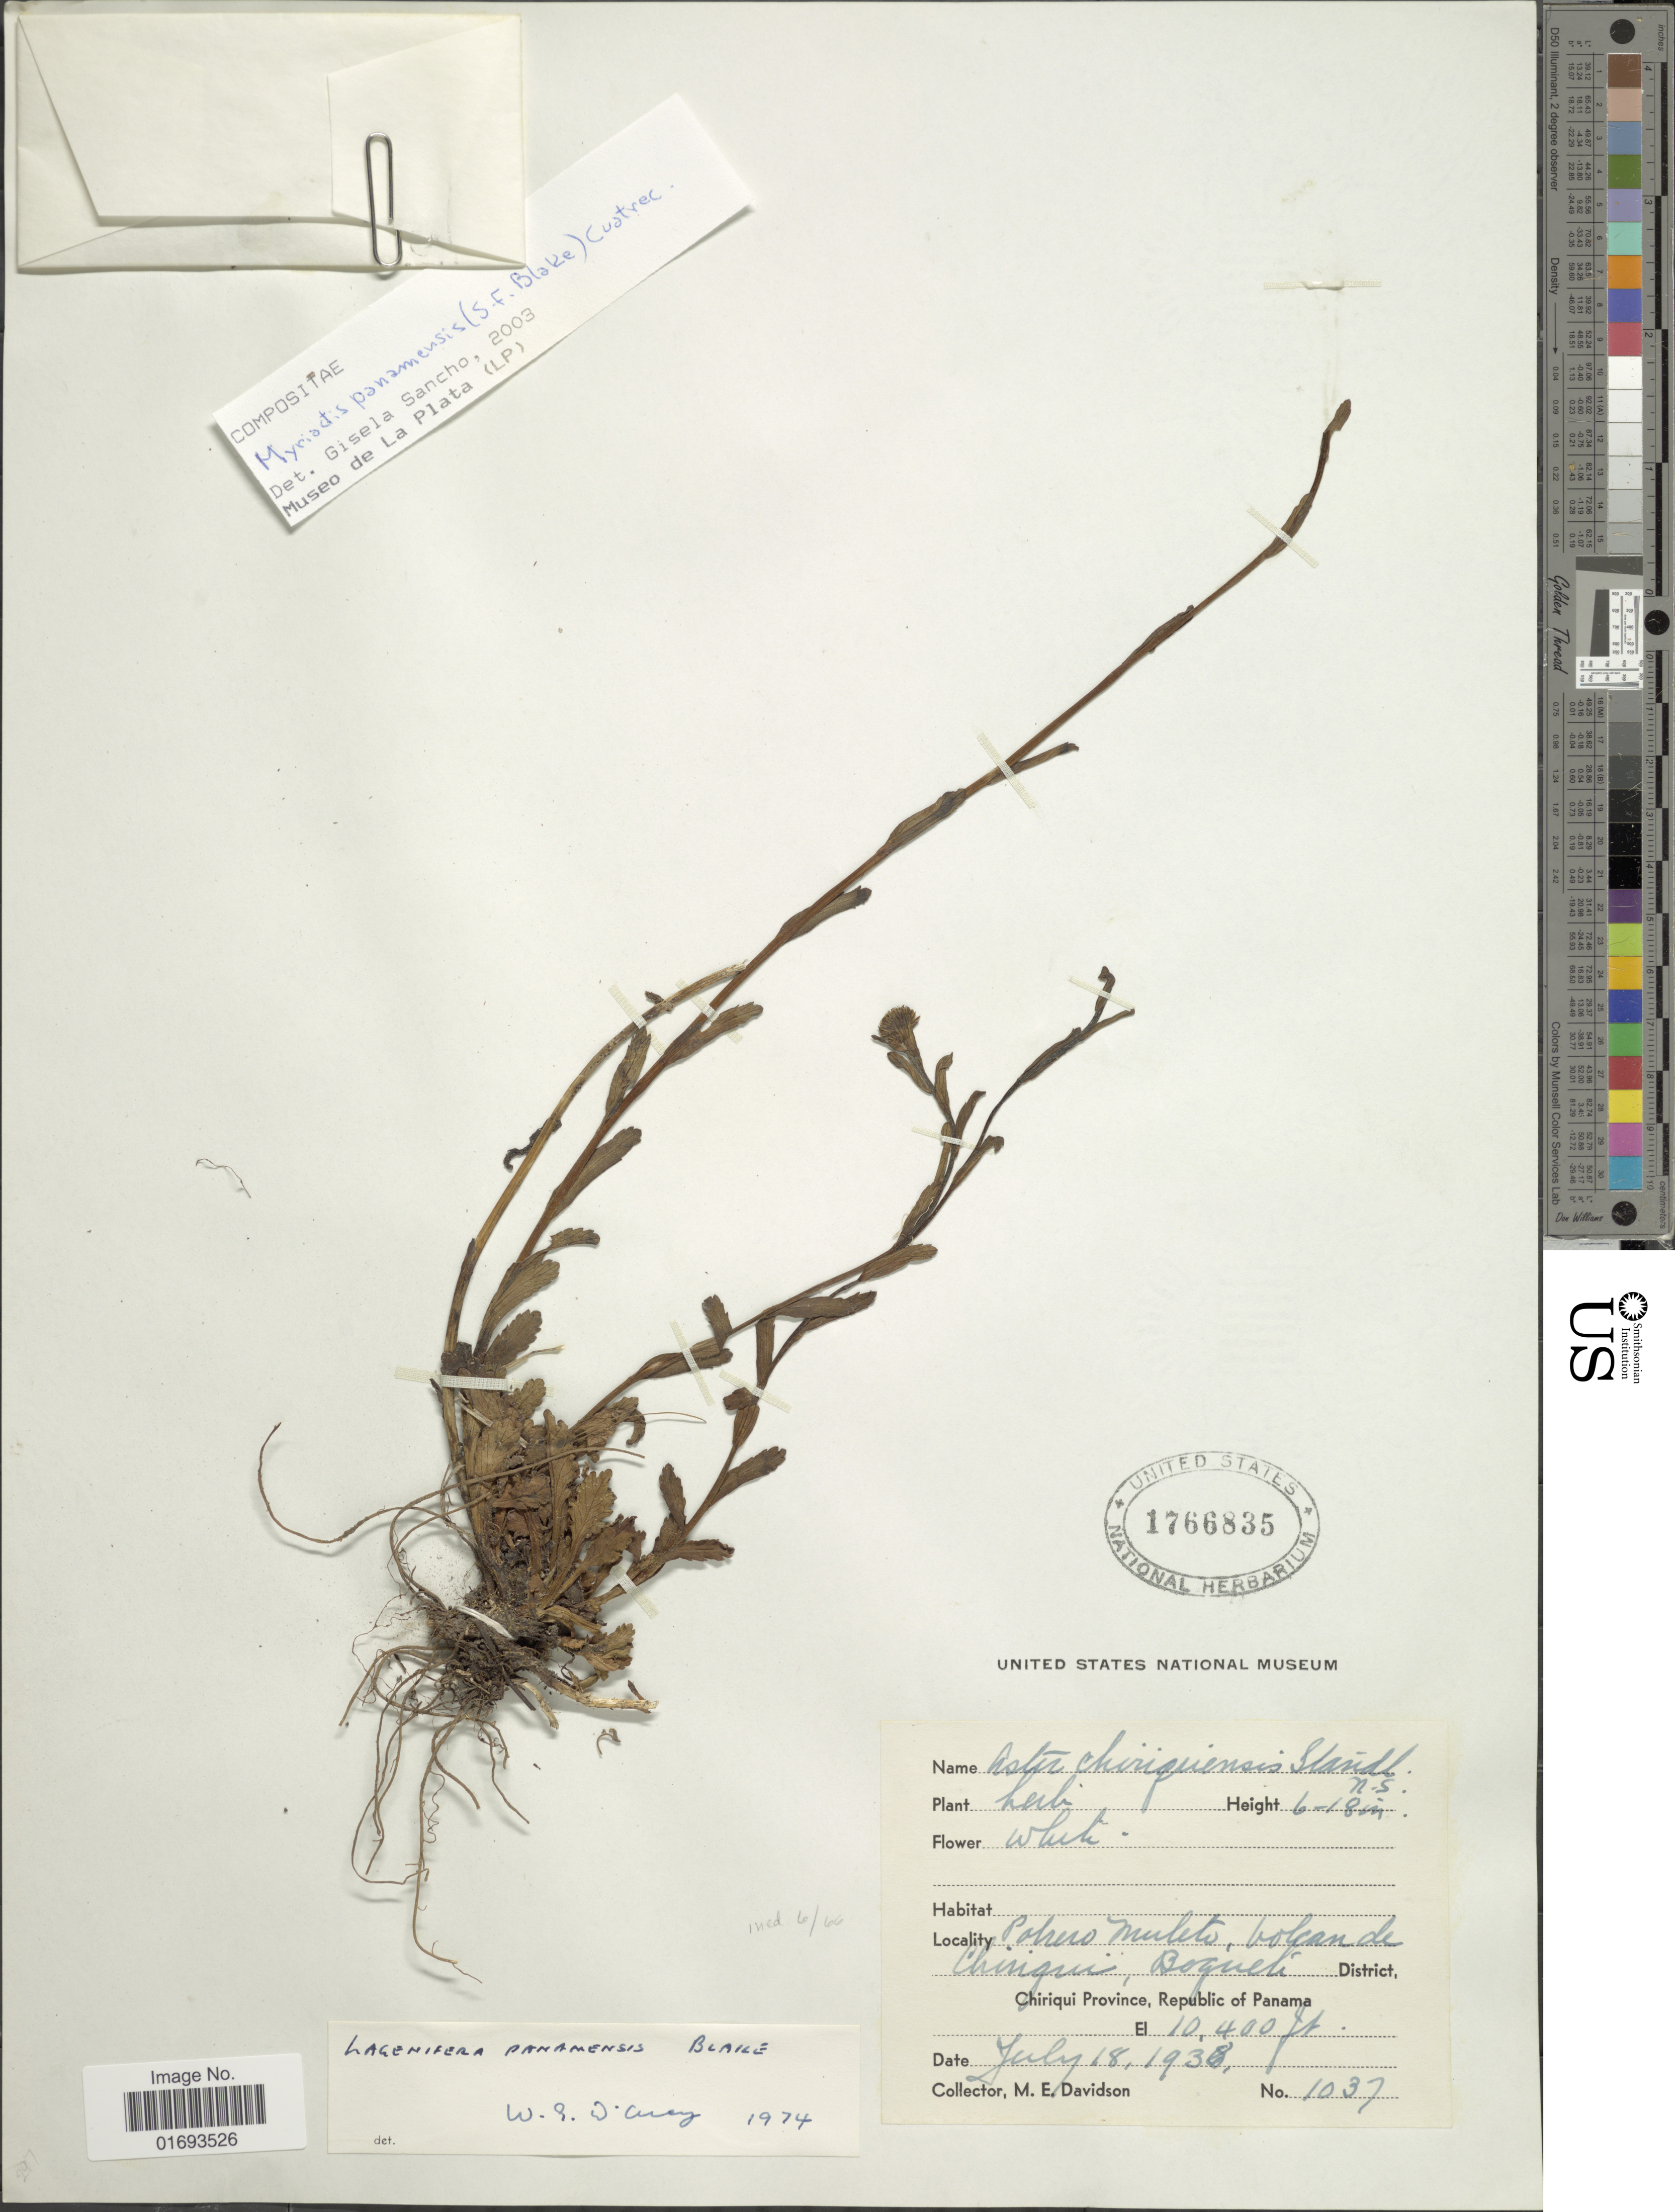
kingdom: Plantae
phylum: Tracheophyta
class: Magnoliopsida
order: Asterales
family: Asteraceae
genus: Lagenophora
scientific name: Lagenophora panamensis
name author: S.F. Blake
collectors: M. E. Davidson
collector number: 1037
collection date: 1938-07-18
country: Panama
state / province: Chiriqui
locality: Potrero Muleto, Volcan de Chiriqui, Bogueli District. Chiriqui Province, Republic of Paniama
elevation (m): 3170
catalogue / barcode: US 1766835